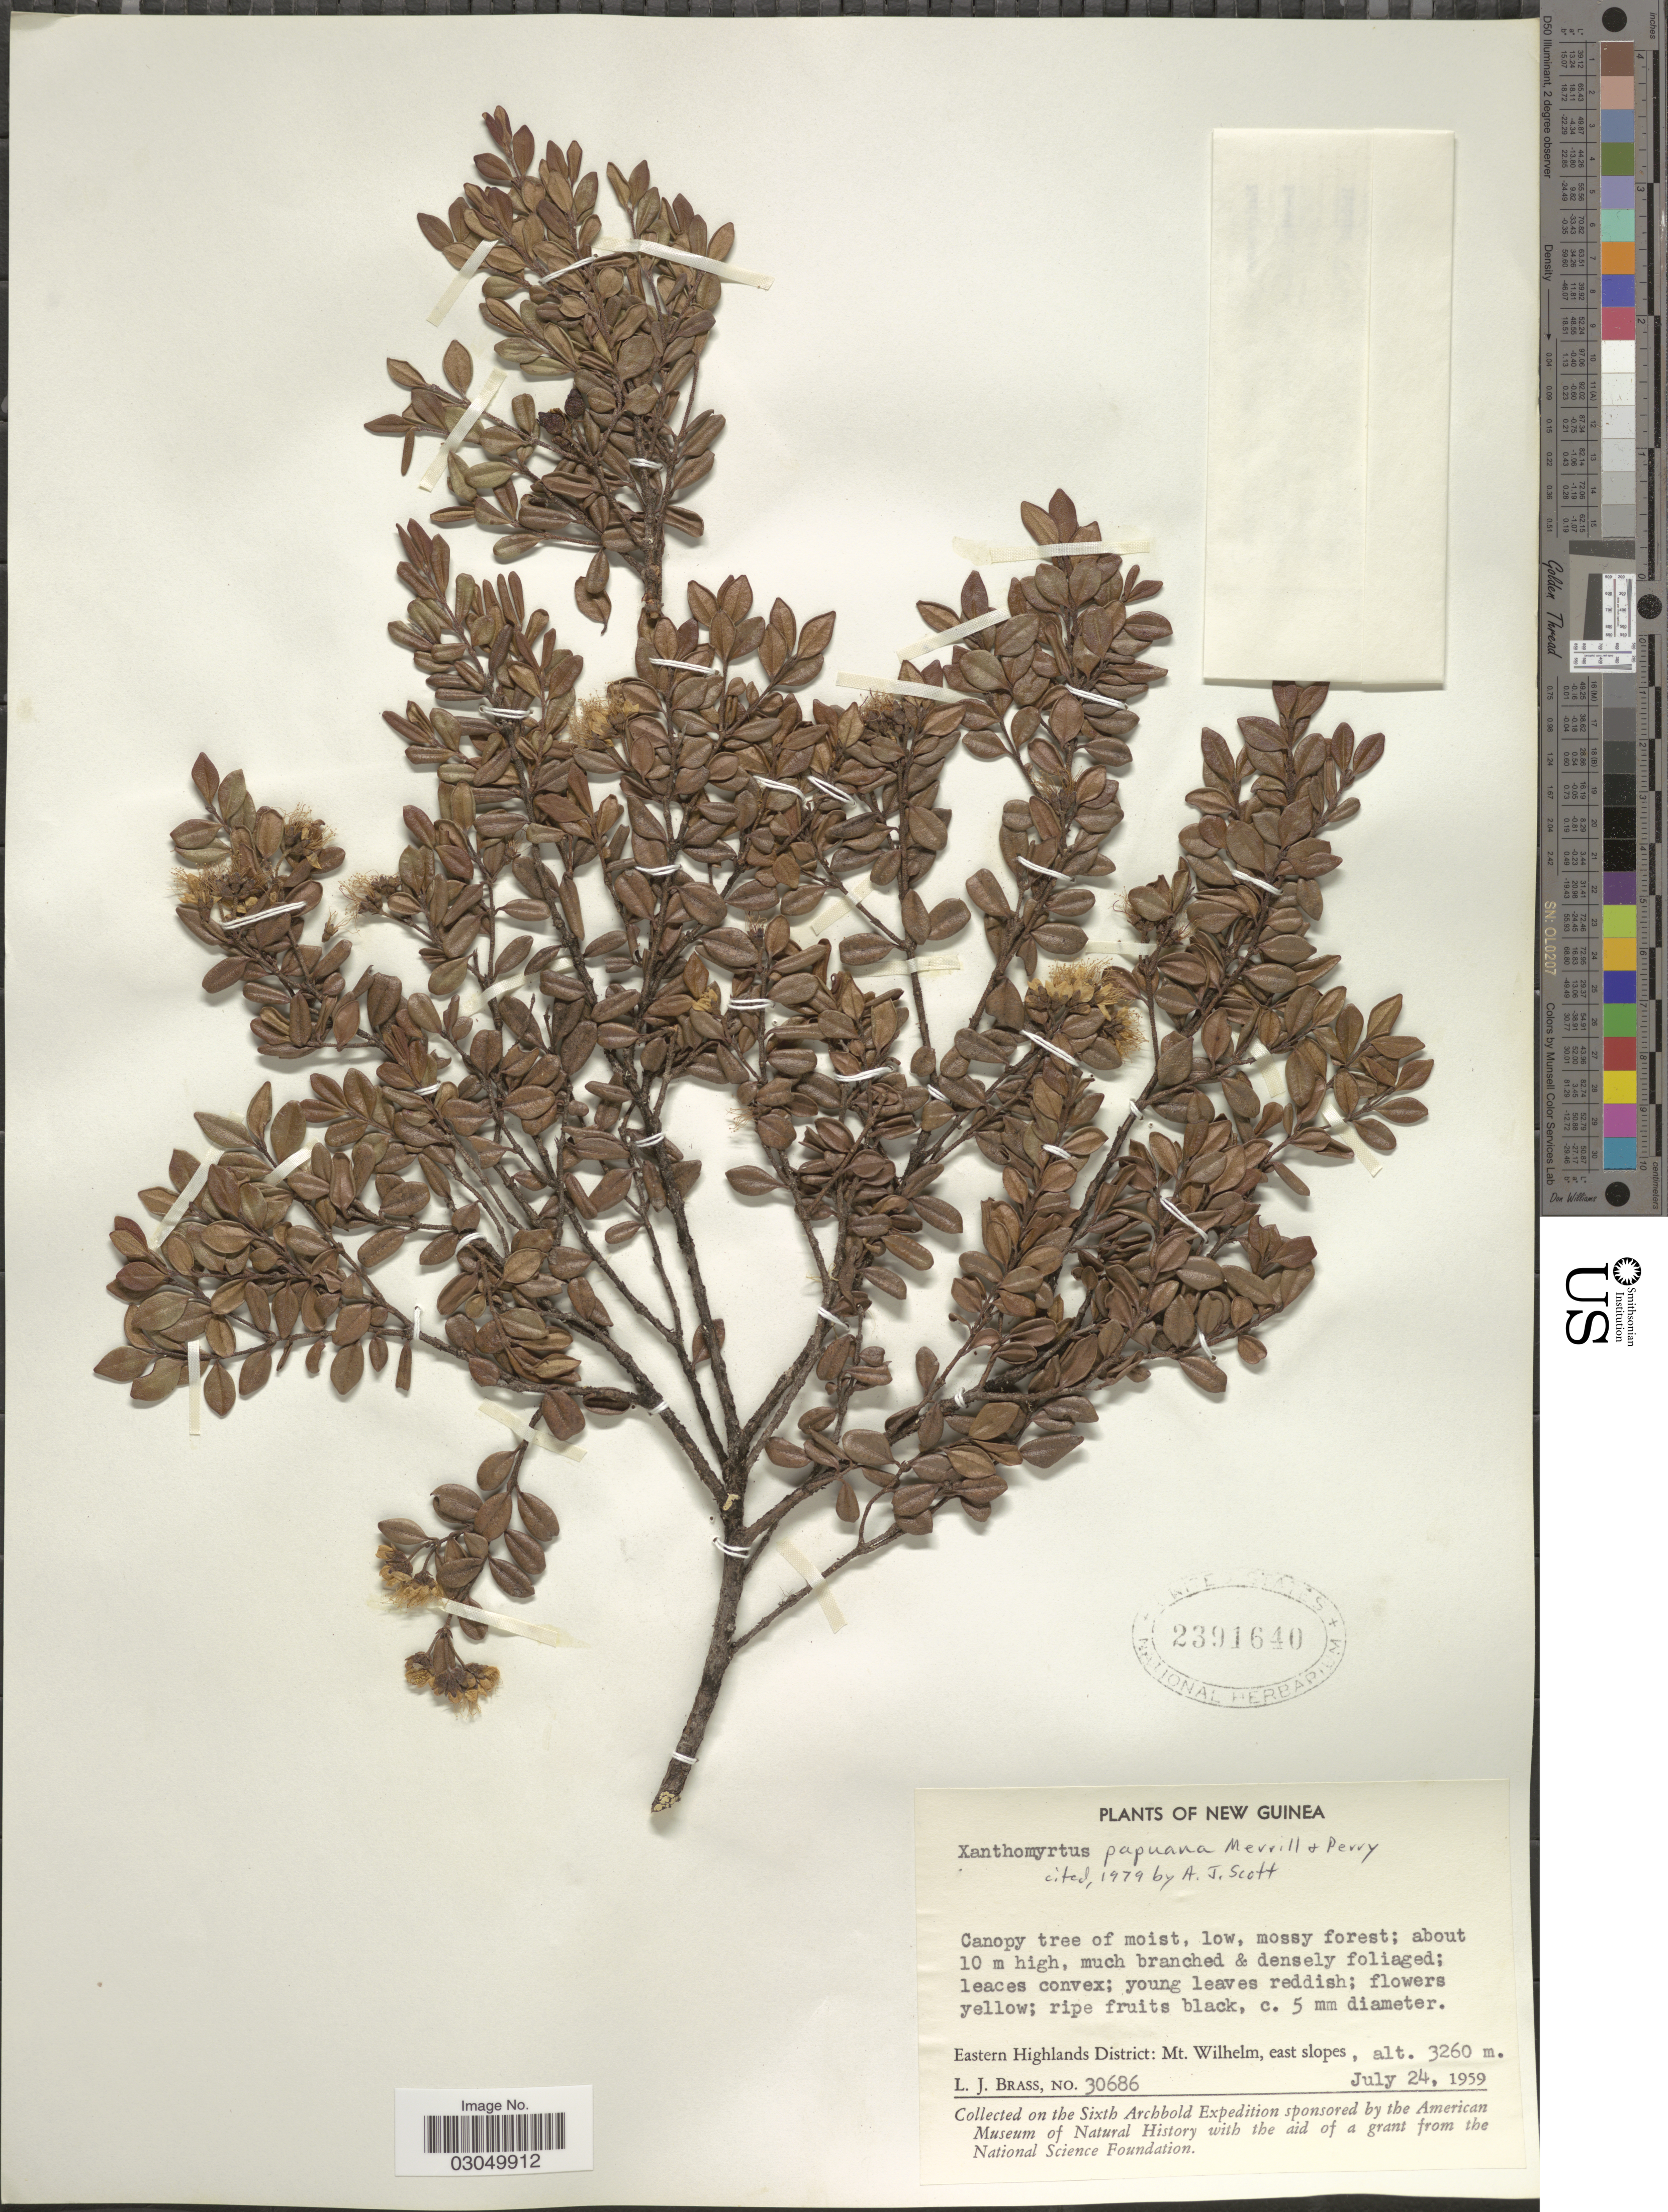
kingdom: Plantae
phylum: Tracheophyta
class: Magnoliopsida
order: Myrtales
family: Myrtaceae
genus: Xanthomyrtus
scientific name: Xanthomyrtus papuana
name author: Merr. & L.M. Perry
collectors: L. J. Brass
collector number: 30686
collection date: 1959-07-24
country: Papua New Guinea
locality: New Guinea. Eastern Highlands District: Mt. Wilhelm, east slopes.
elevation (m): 3260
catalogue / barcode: US 2391640